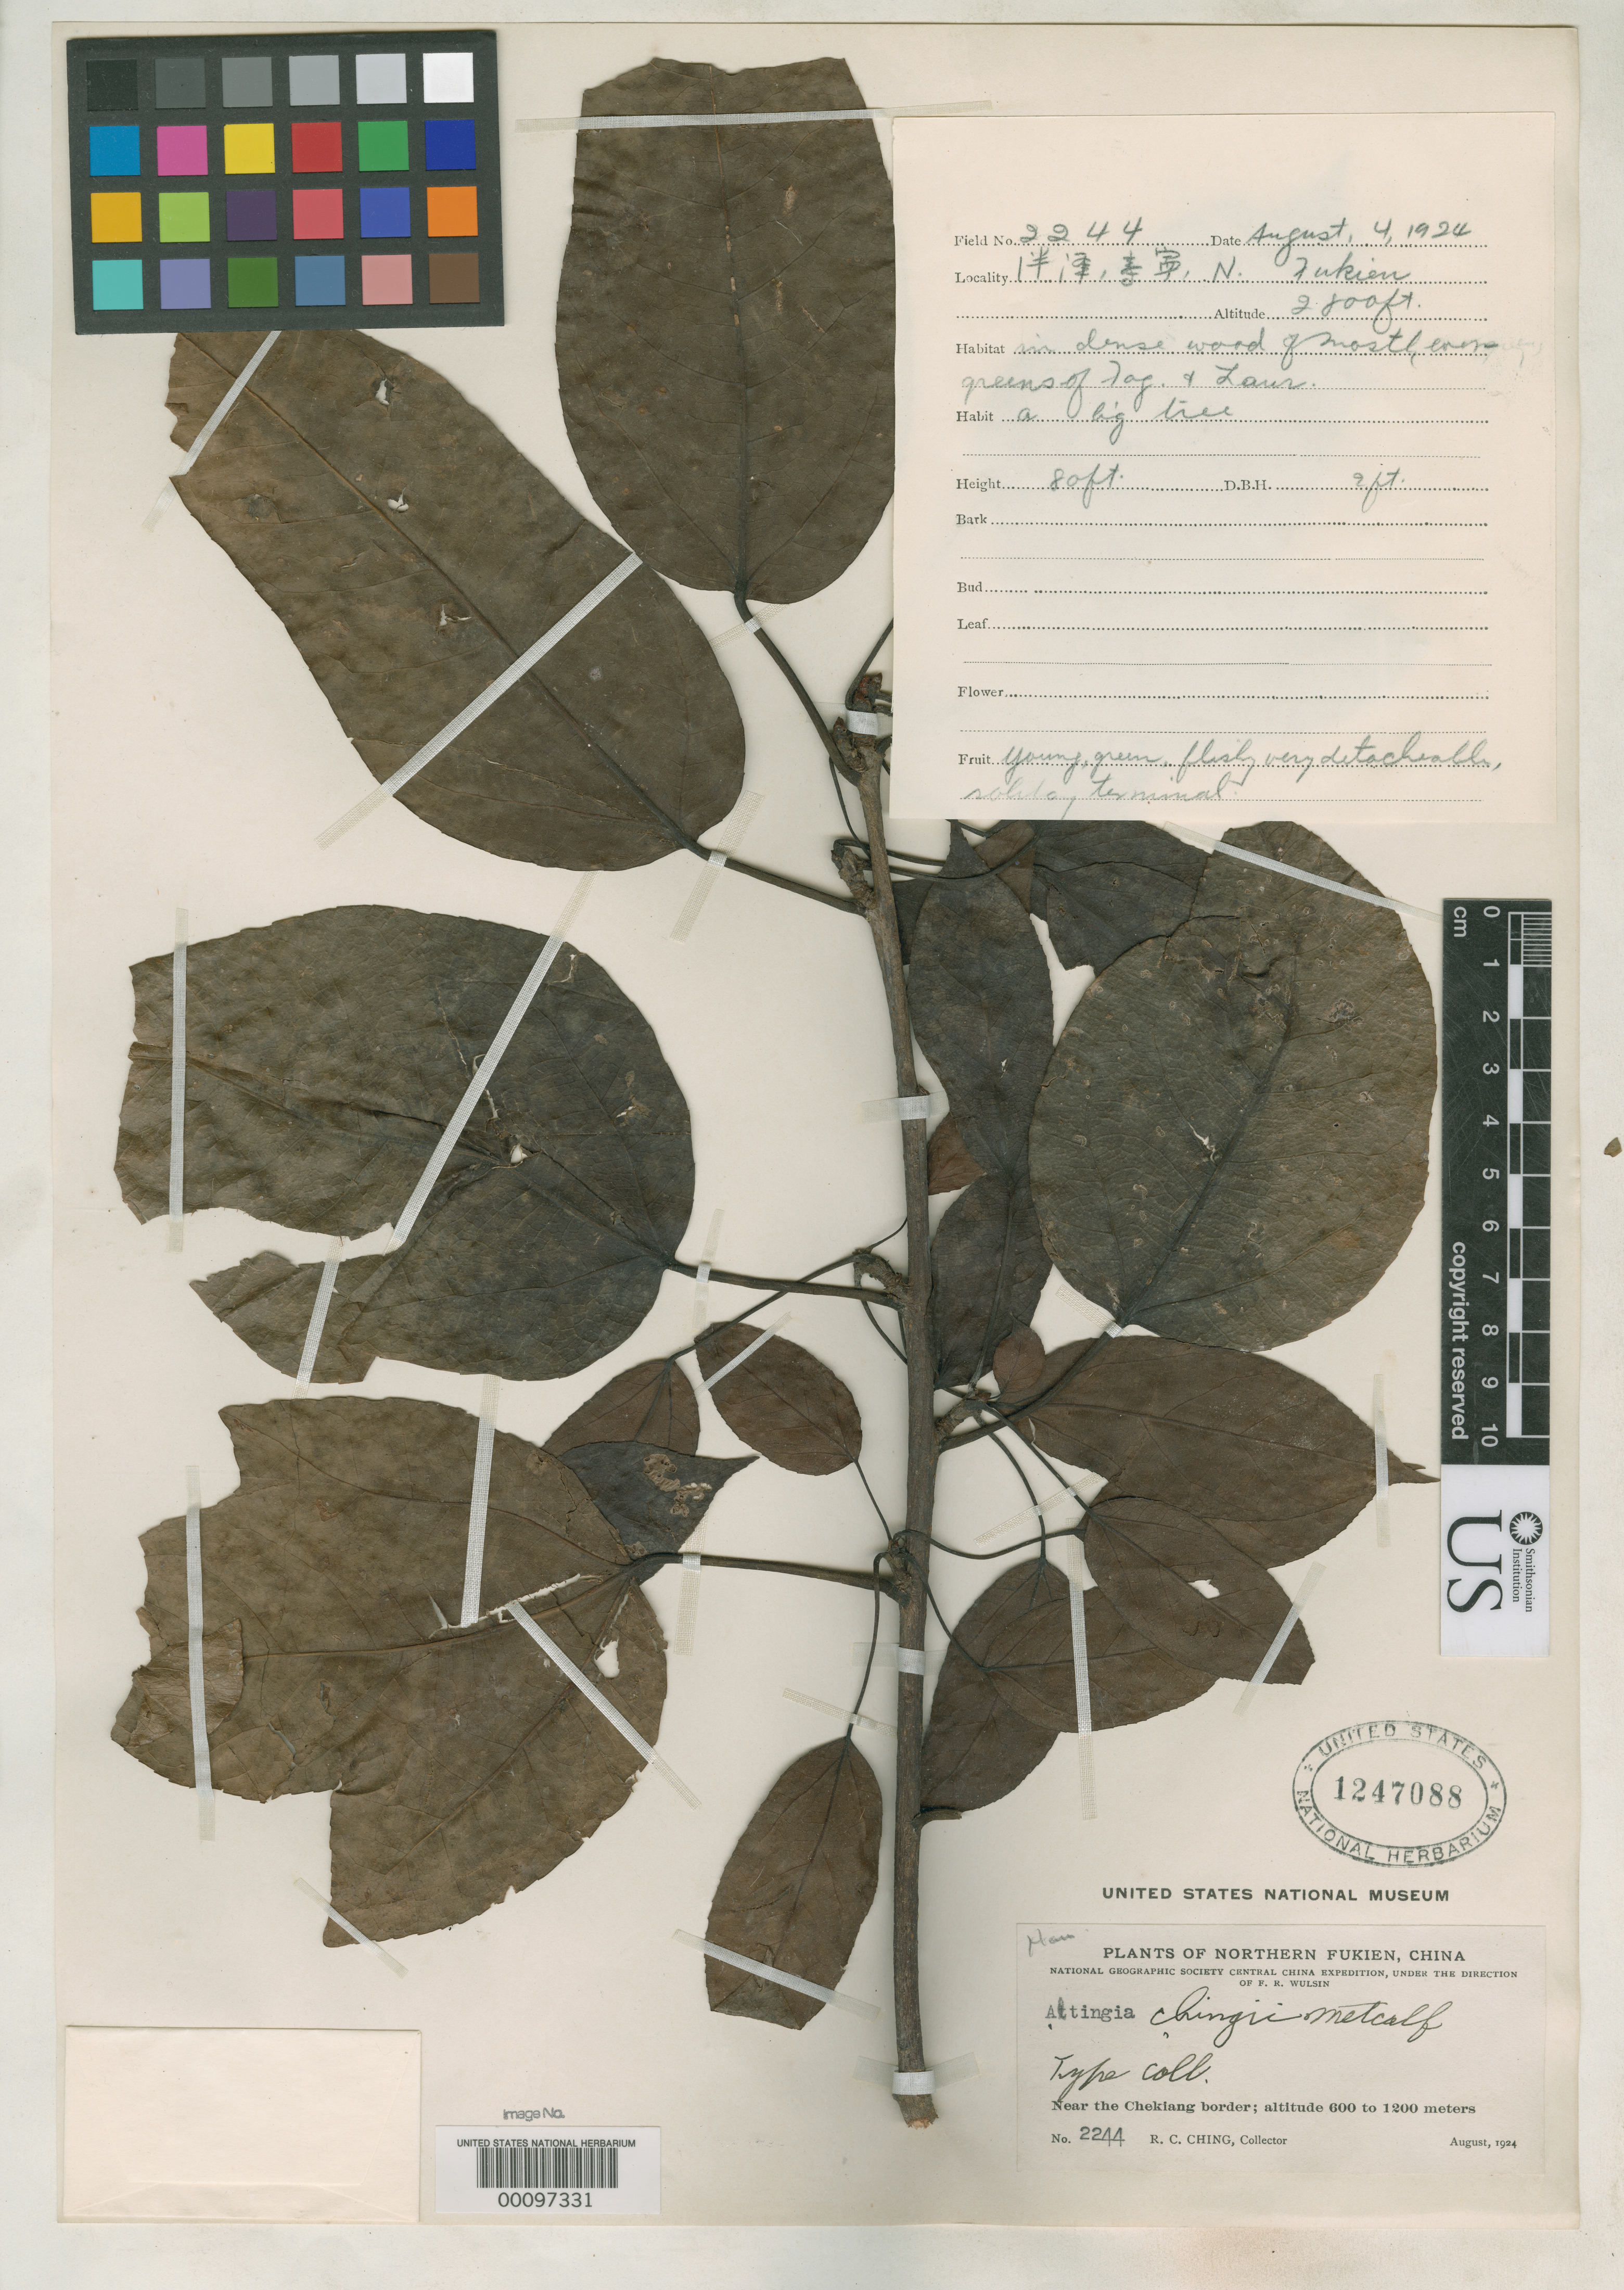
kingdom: Plantae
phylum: Tracheophyta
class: Magnoliopsida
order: Saxifragales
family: Altingiaceae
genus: Altingia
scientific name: Altingia chingii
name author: F.P. Metcalf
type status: Isotype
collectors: R. C. Ching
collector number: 2244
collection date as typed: Aug 1924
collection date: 1924-08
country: China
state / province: Fujian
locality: Near Chekiang border.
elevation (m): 600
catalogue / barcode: US 1247088